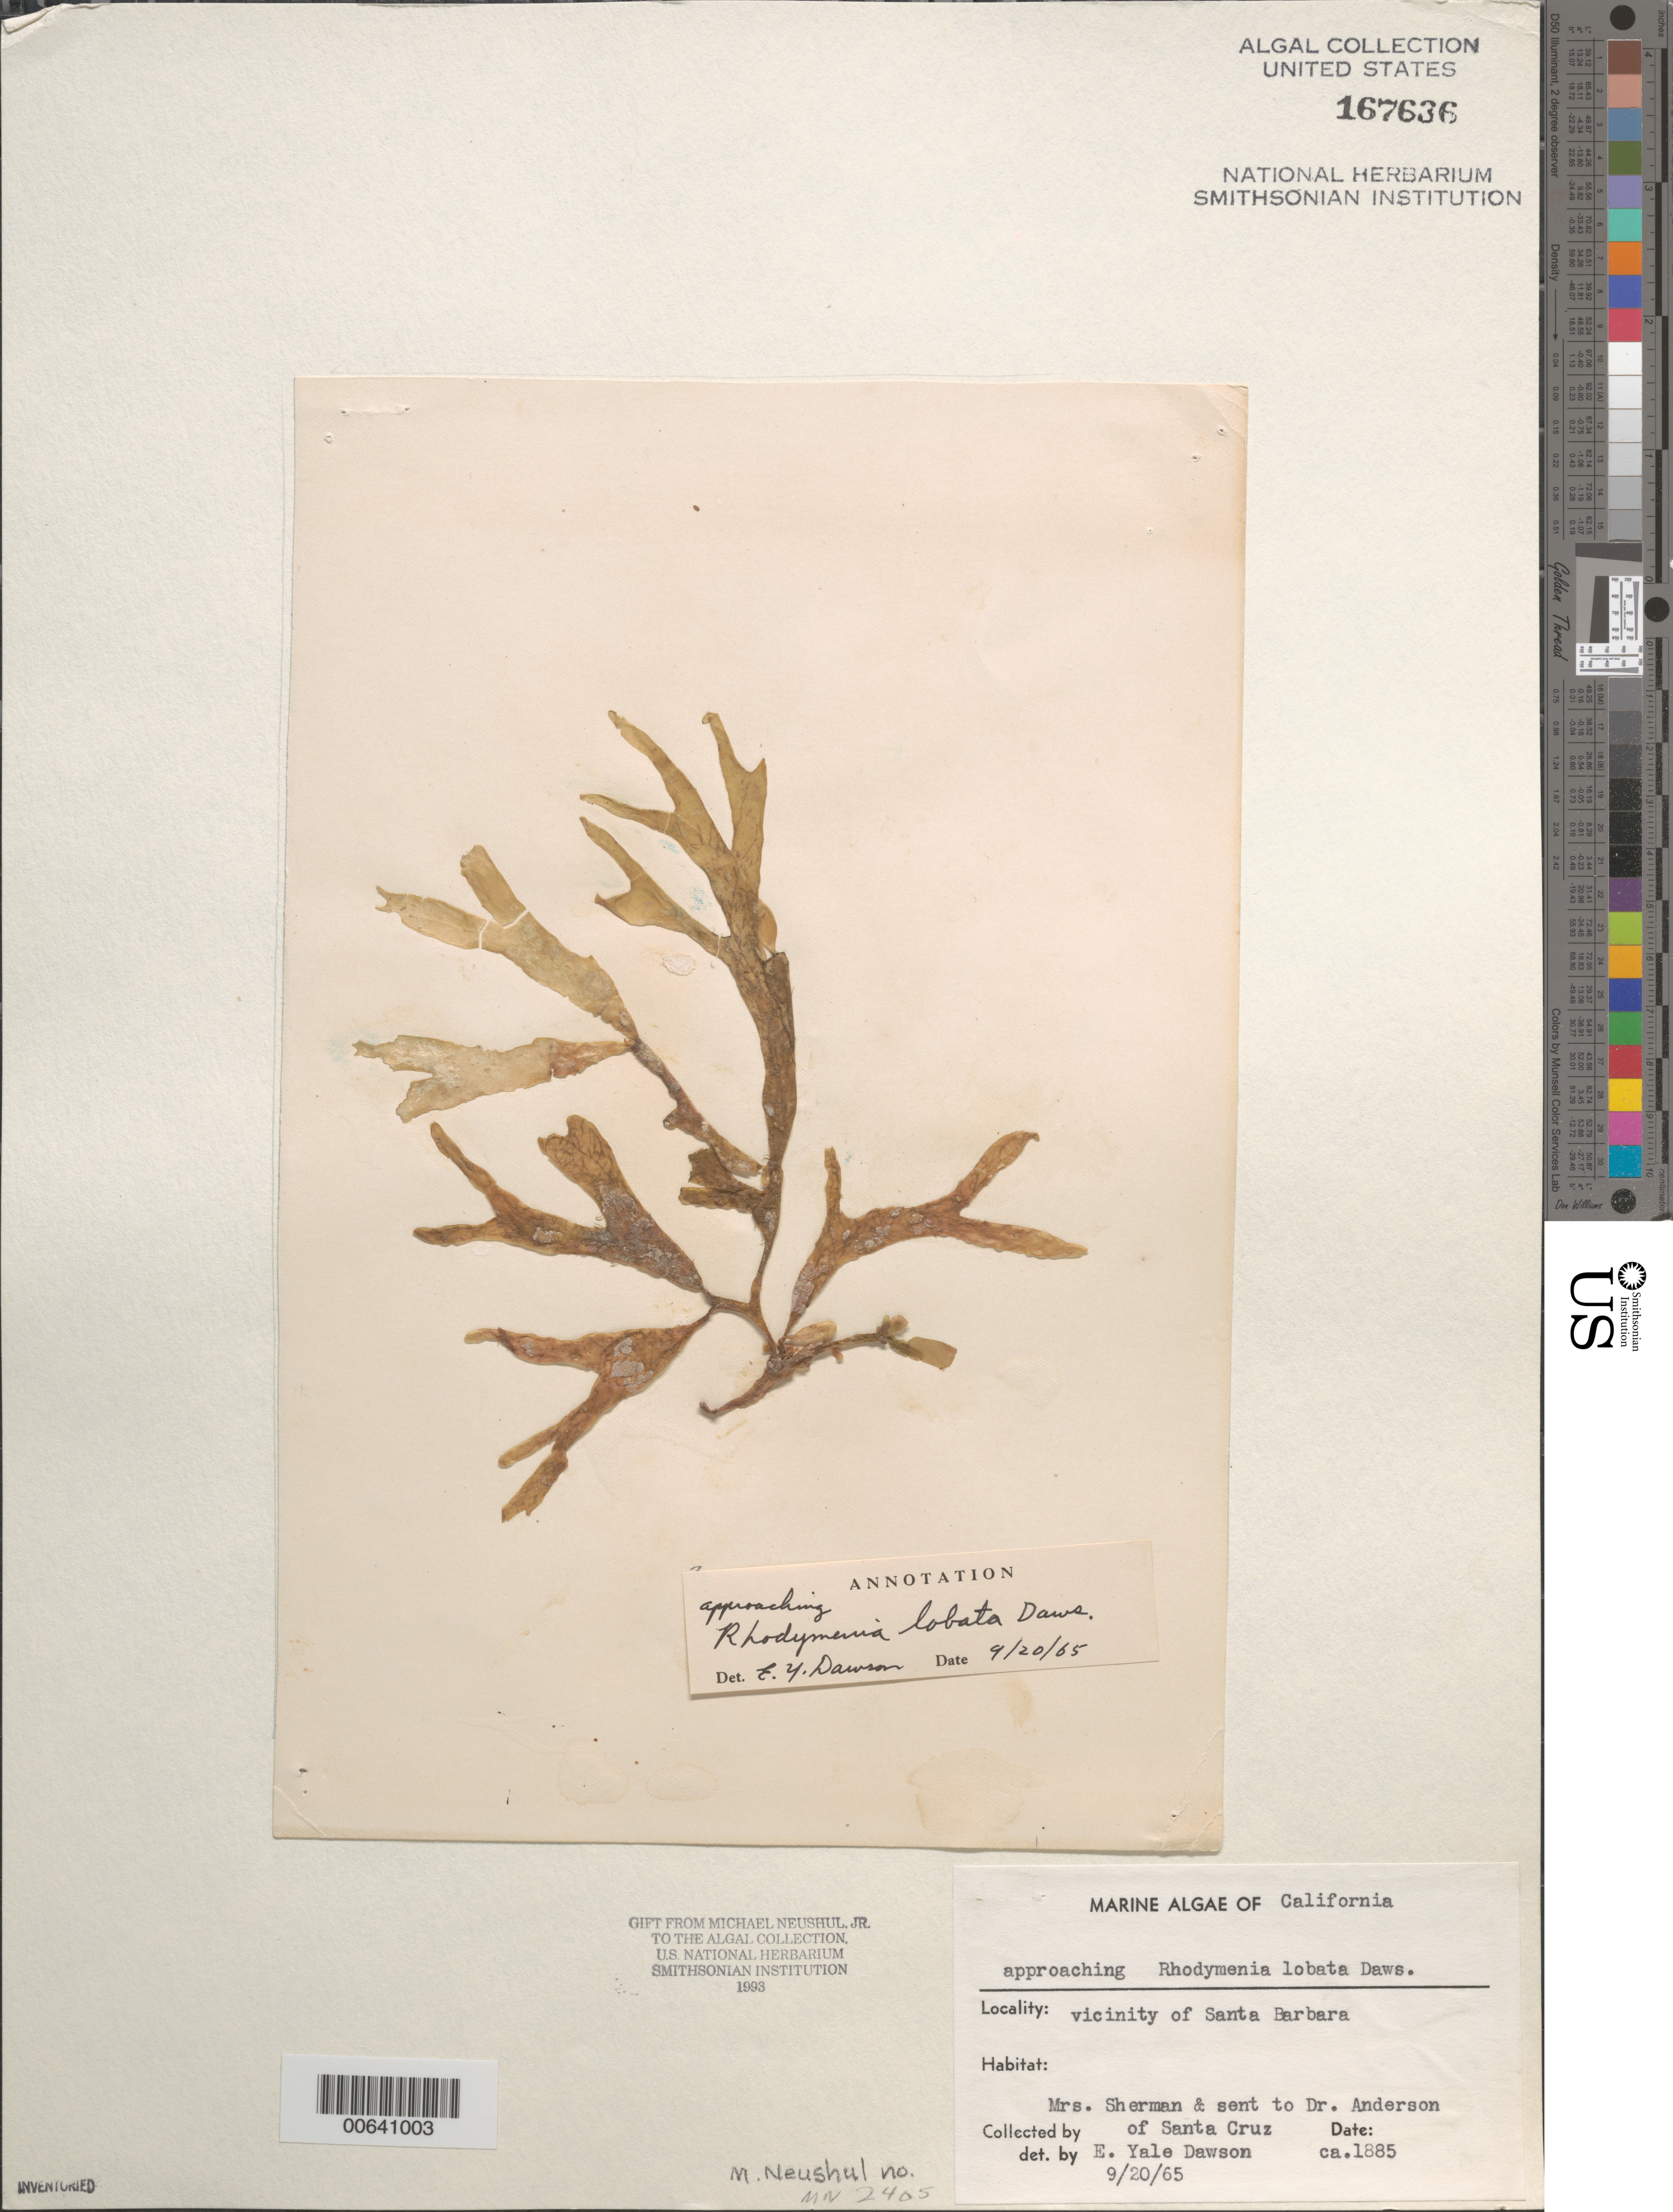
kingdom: Plantae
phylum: Rhodophyta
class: Florideophyceae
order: Rhodymeniales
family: Rhodymeniaceae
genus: Rhodymenia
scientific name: Rhodymenia lobata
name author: E.Y. Dawson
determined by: Dawson, E. Y.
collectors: M. Sherman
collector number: Neushul 2405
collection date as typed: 1885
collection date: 1885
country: United States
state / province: California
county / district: Santa Barbara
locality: Santa Barbara area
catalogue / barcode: US 167636